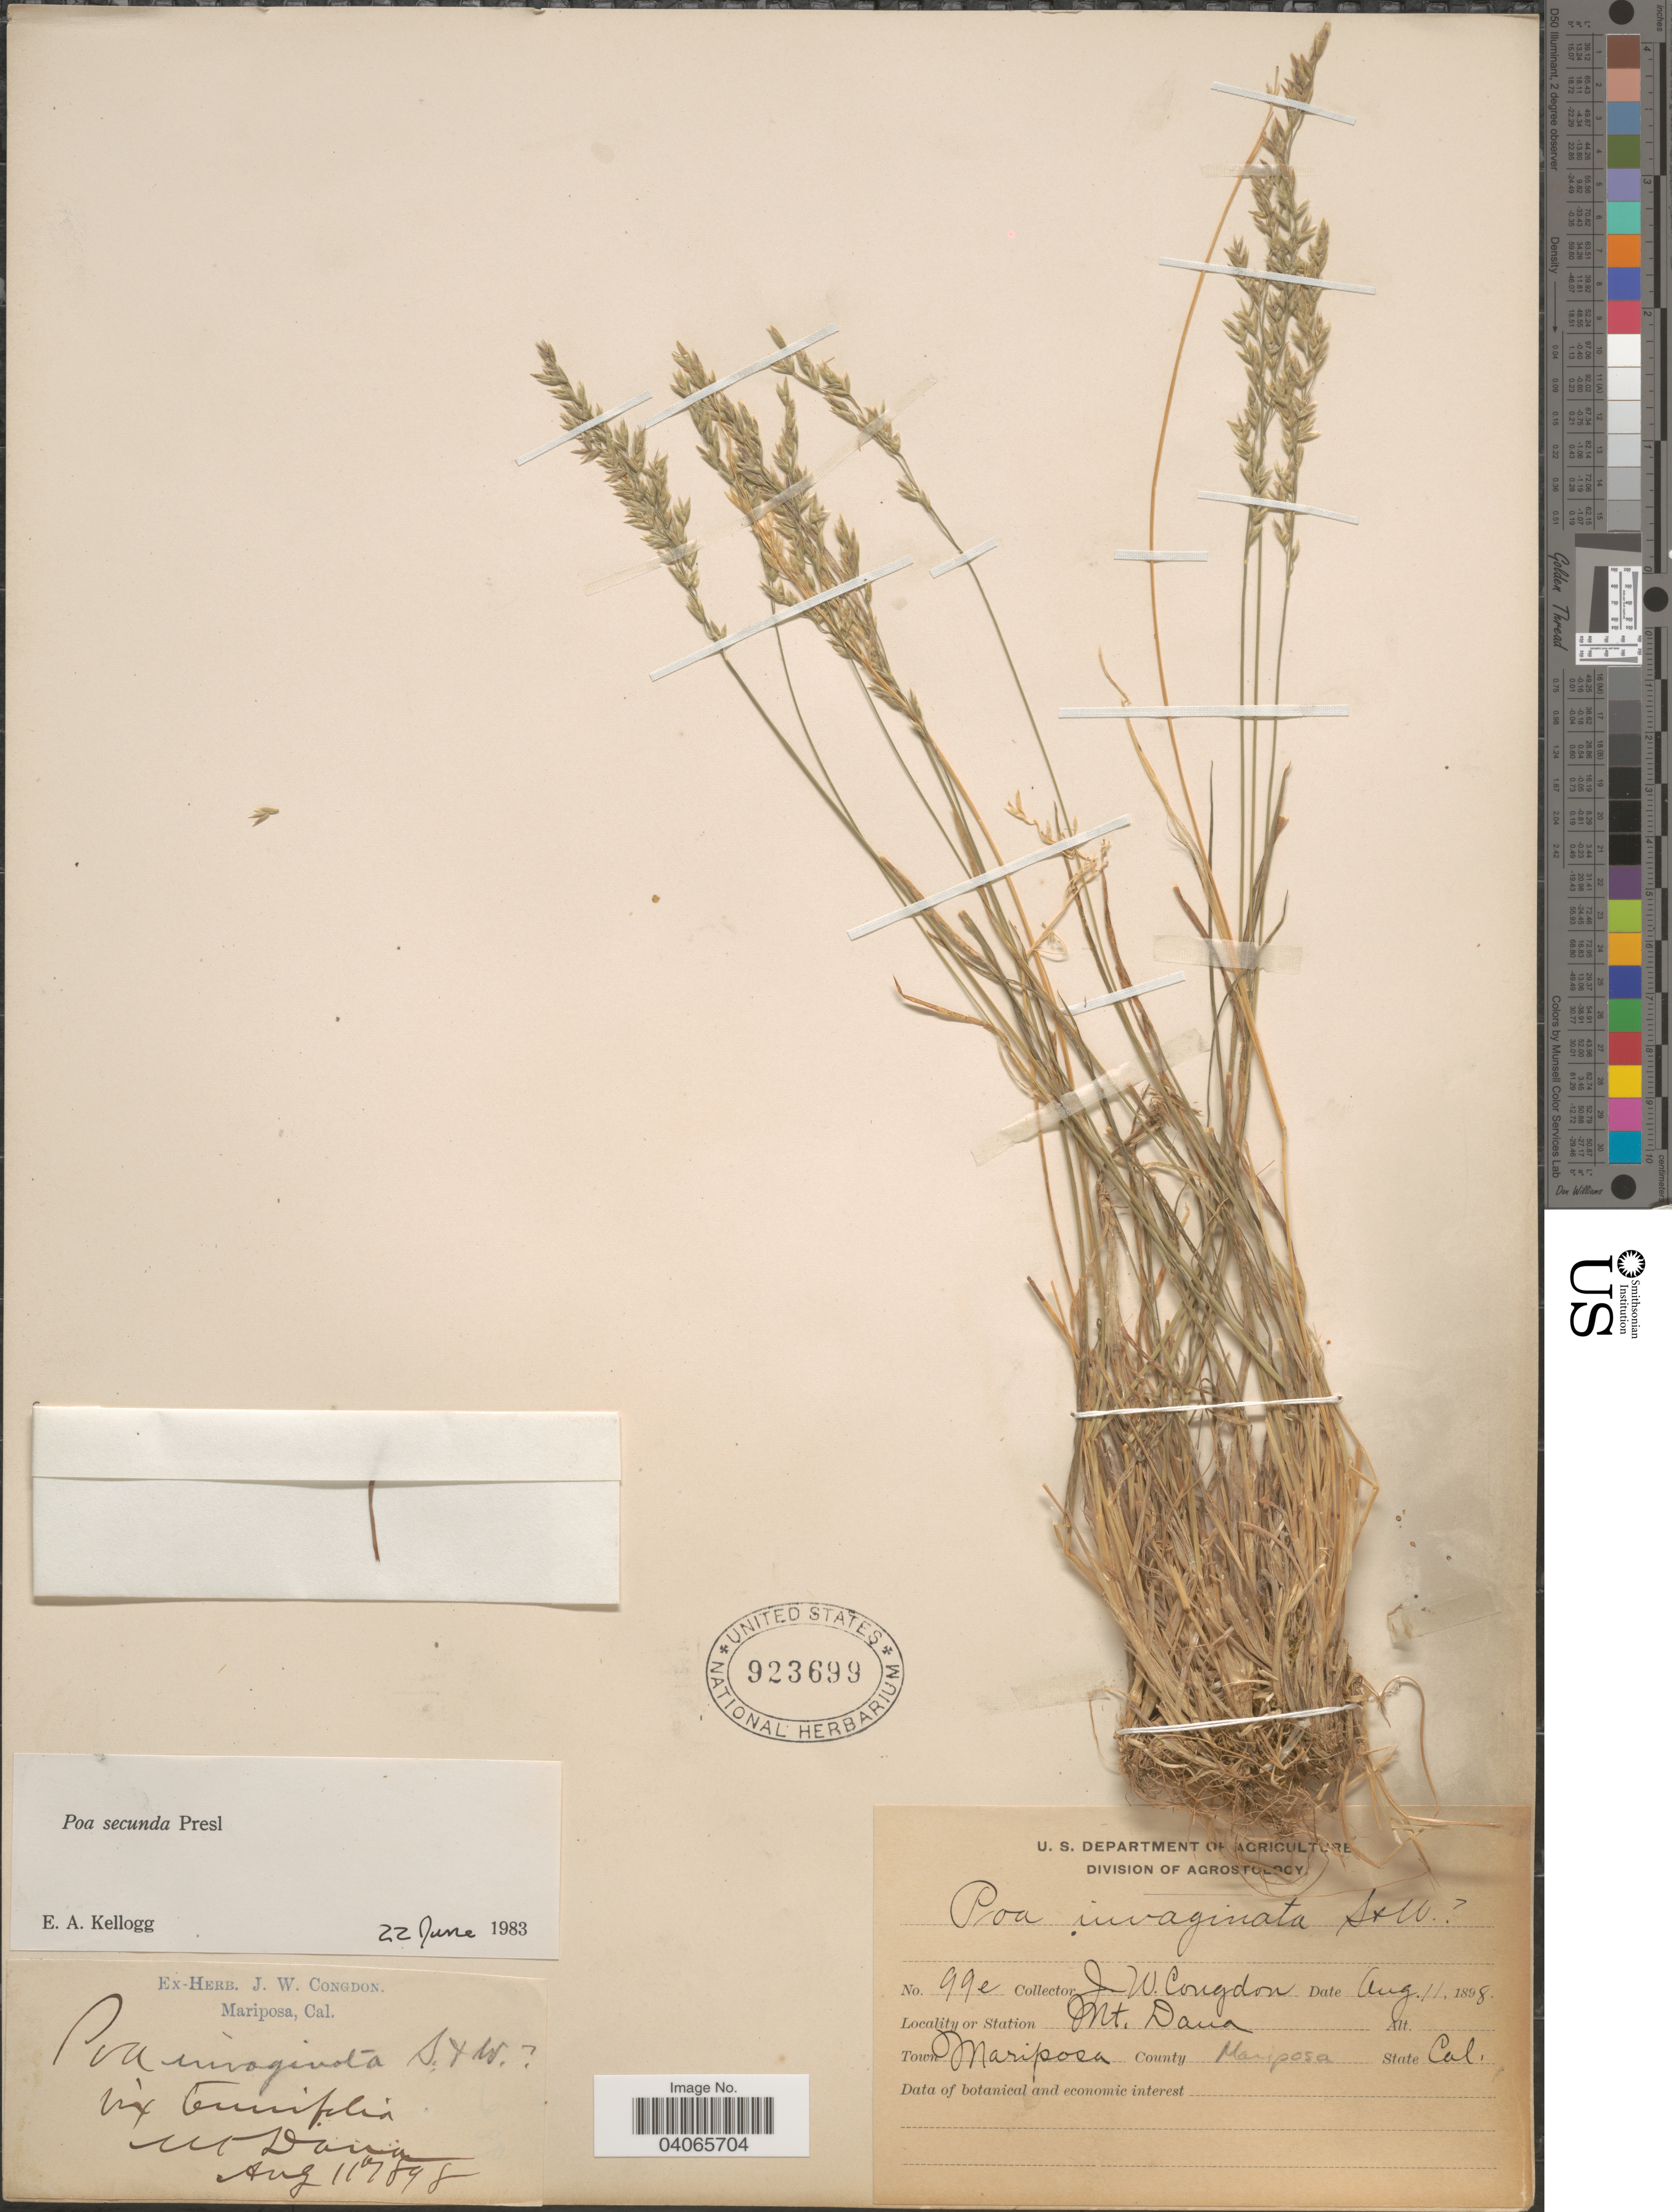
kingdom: Plantae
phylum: Tracheophyta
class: Liliopsida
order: Poales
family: Poaceae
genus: Poa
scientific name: Poa secunda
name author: J. Presl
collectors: J. W. Congdon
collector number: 99e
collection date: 1898-08-11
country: United States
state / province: California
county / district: Mariposa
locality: Mt. Dana. Town Mariposa. County Mariposa.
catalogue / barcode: US 923699